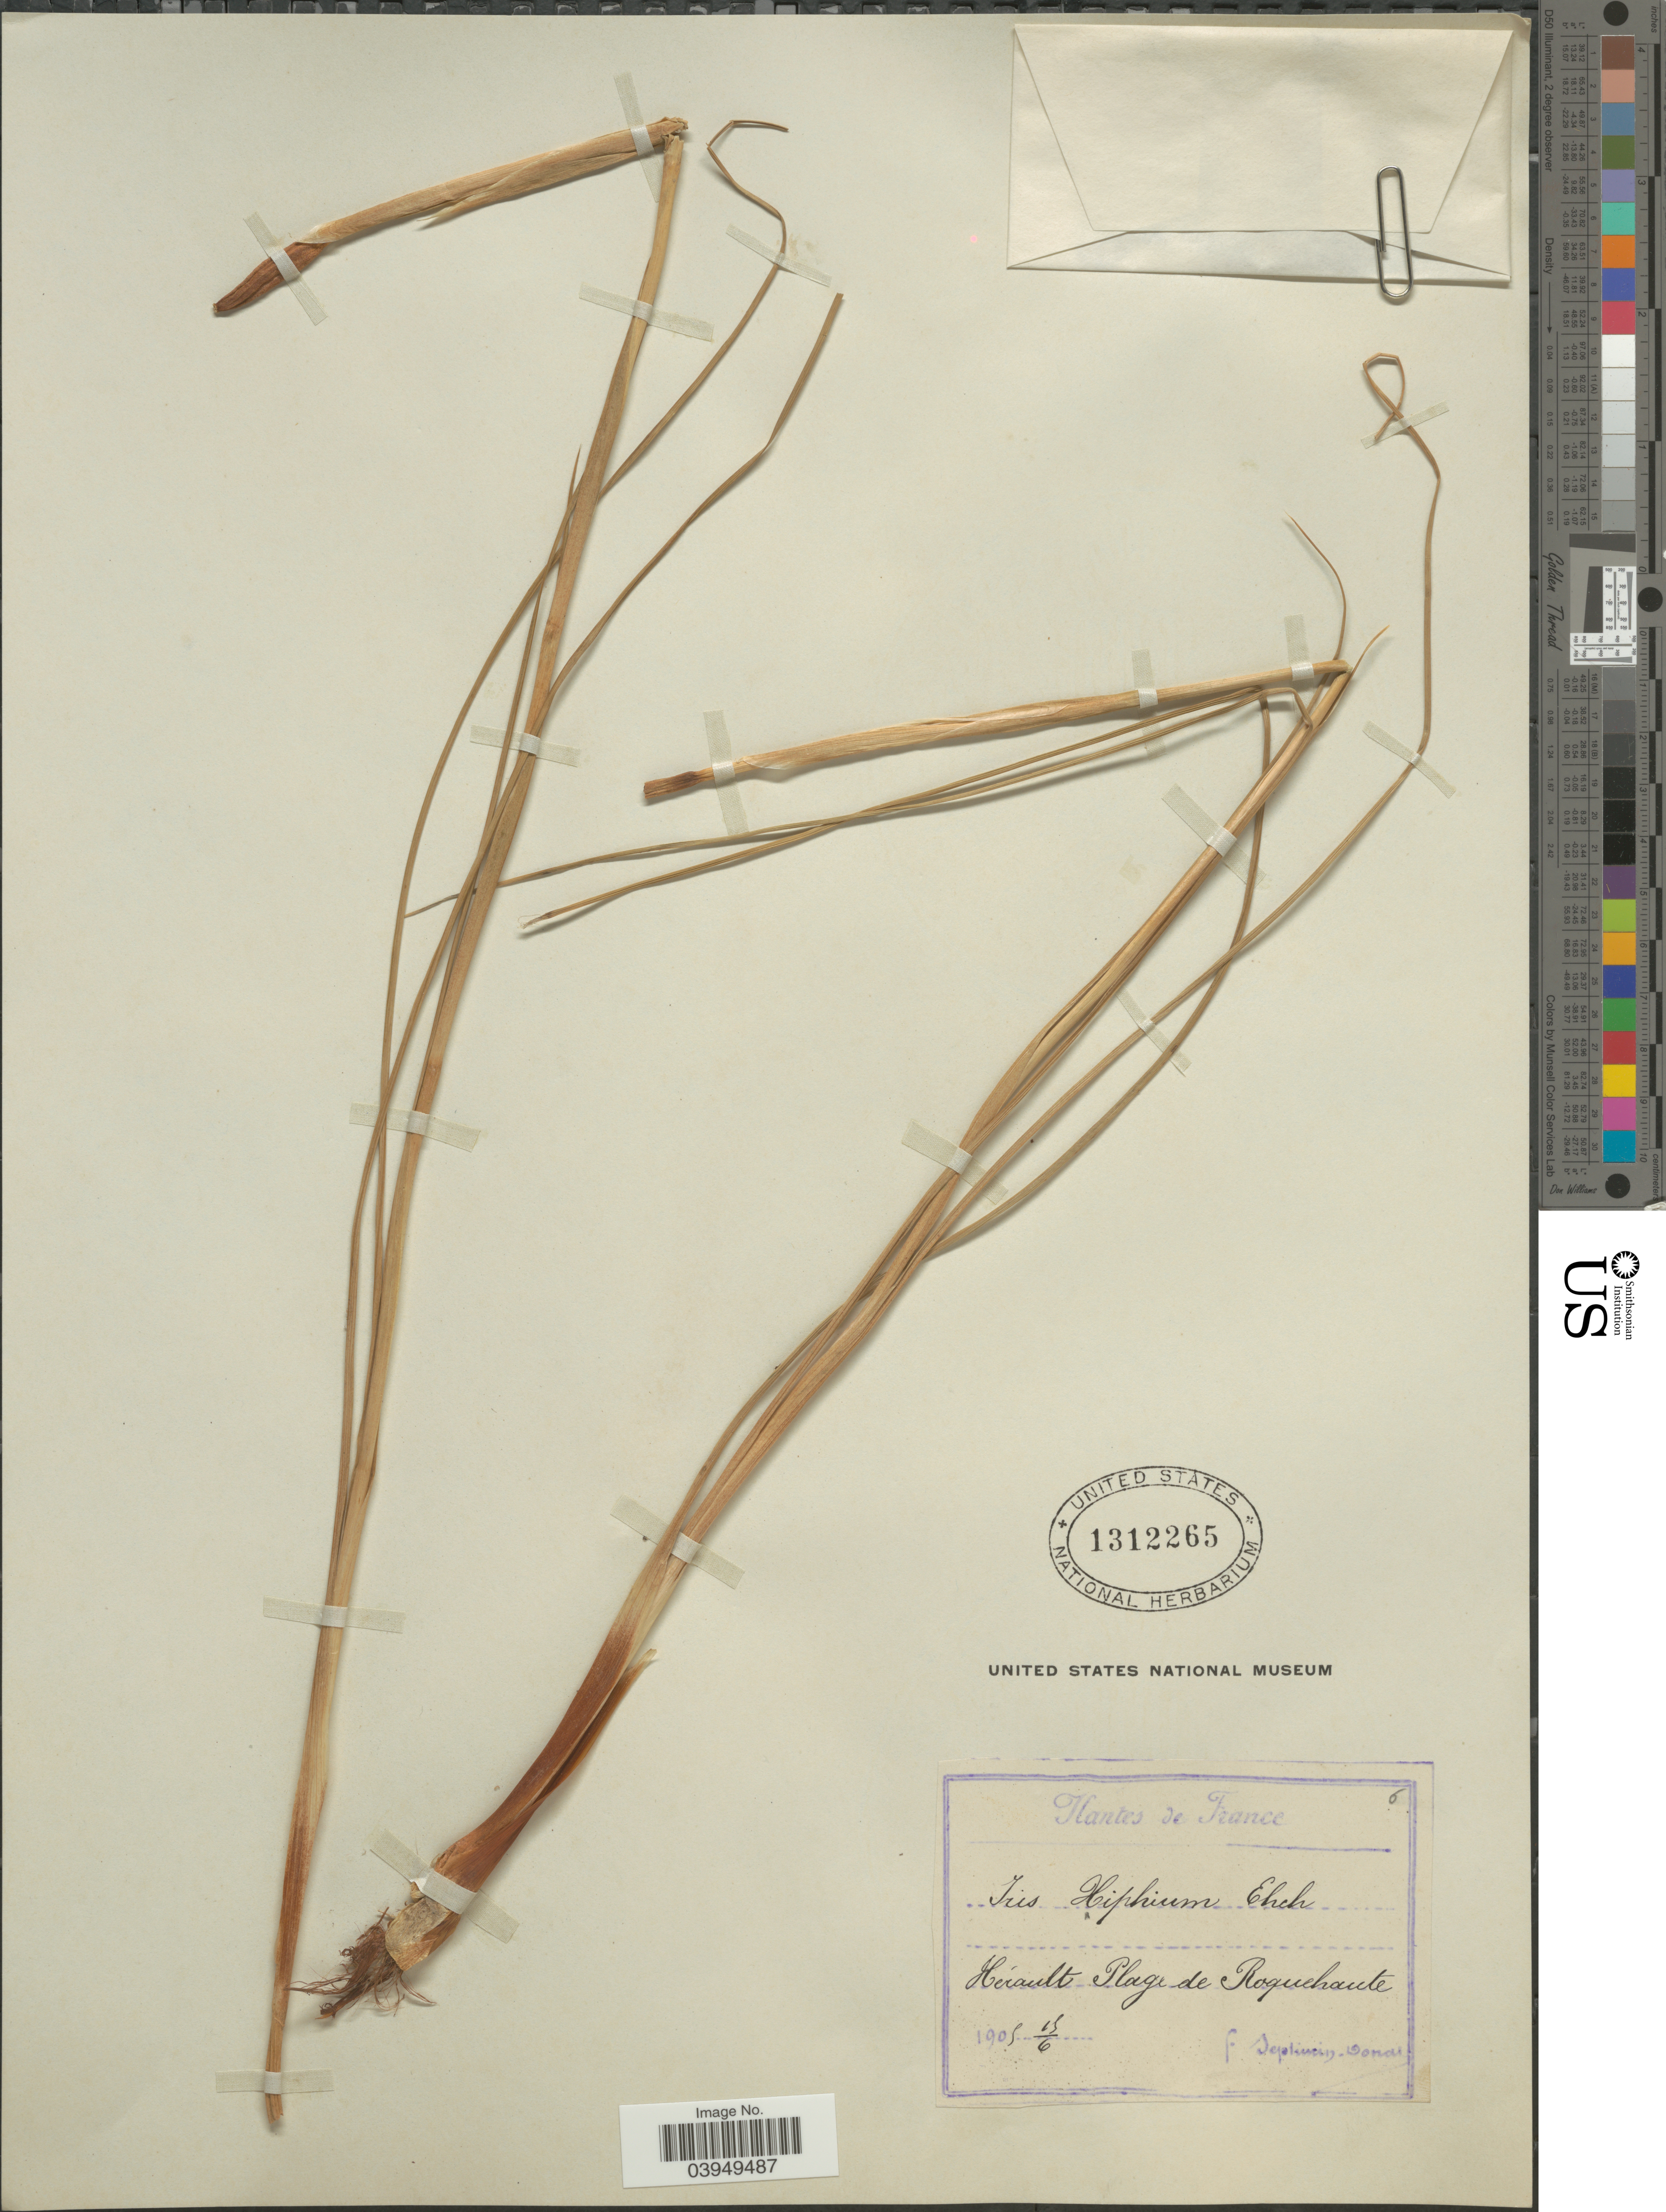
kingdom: Plantae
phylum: Tracheophyta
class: Liliopsida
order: Asparagales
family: Iridaceae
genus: Iris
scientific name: Iris xiphium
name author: L.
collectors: -. Herault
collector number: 6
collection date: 1905-06-15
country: France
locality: Plage de Roquehaute.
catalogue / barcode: US 1312265